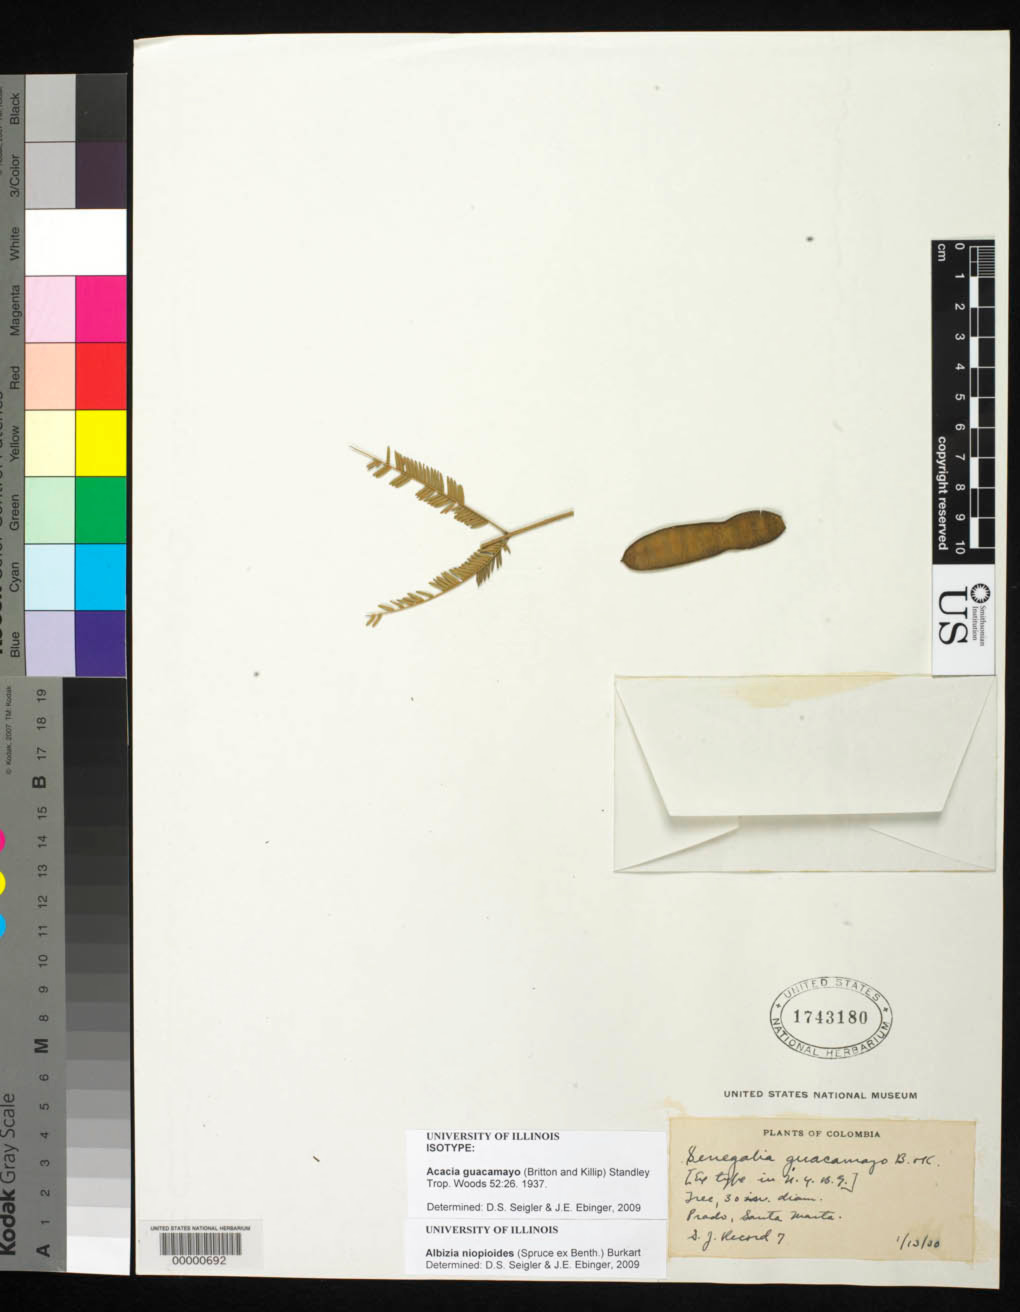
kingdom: Plantae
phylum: Tracheophyta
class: Magnoliopsida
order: Fabales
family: Fabaceae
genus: Senegalia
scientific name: Senegalia guacamayo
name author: Britton & Killip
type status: Isotype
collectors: S. J. Record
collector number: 7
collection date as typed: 13 Jan 1930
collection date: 1930-01-13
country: Colombia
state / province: Magdalena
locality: Prado, Santa Marta.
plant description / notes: Fragmentary material of type specimen ex herb. New York Bot. Gard.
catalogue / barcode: US 1743180